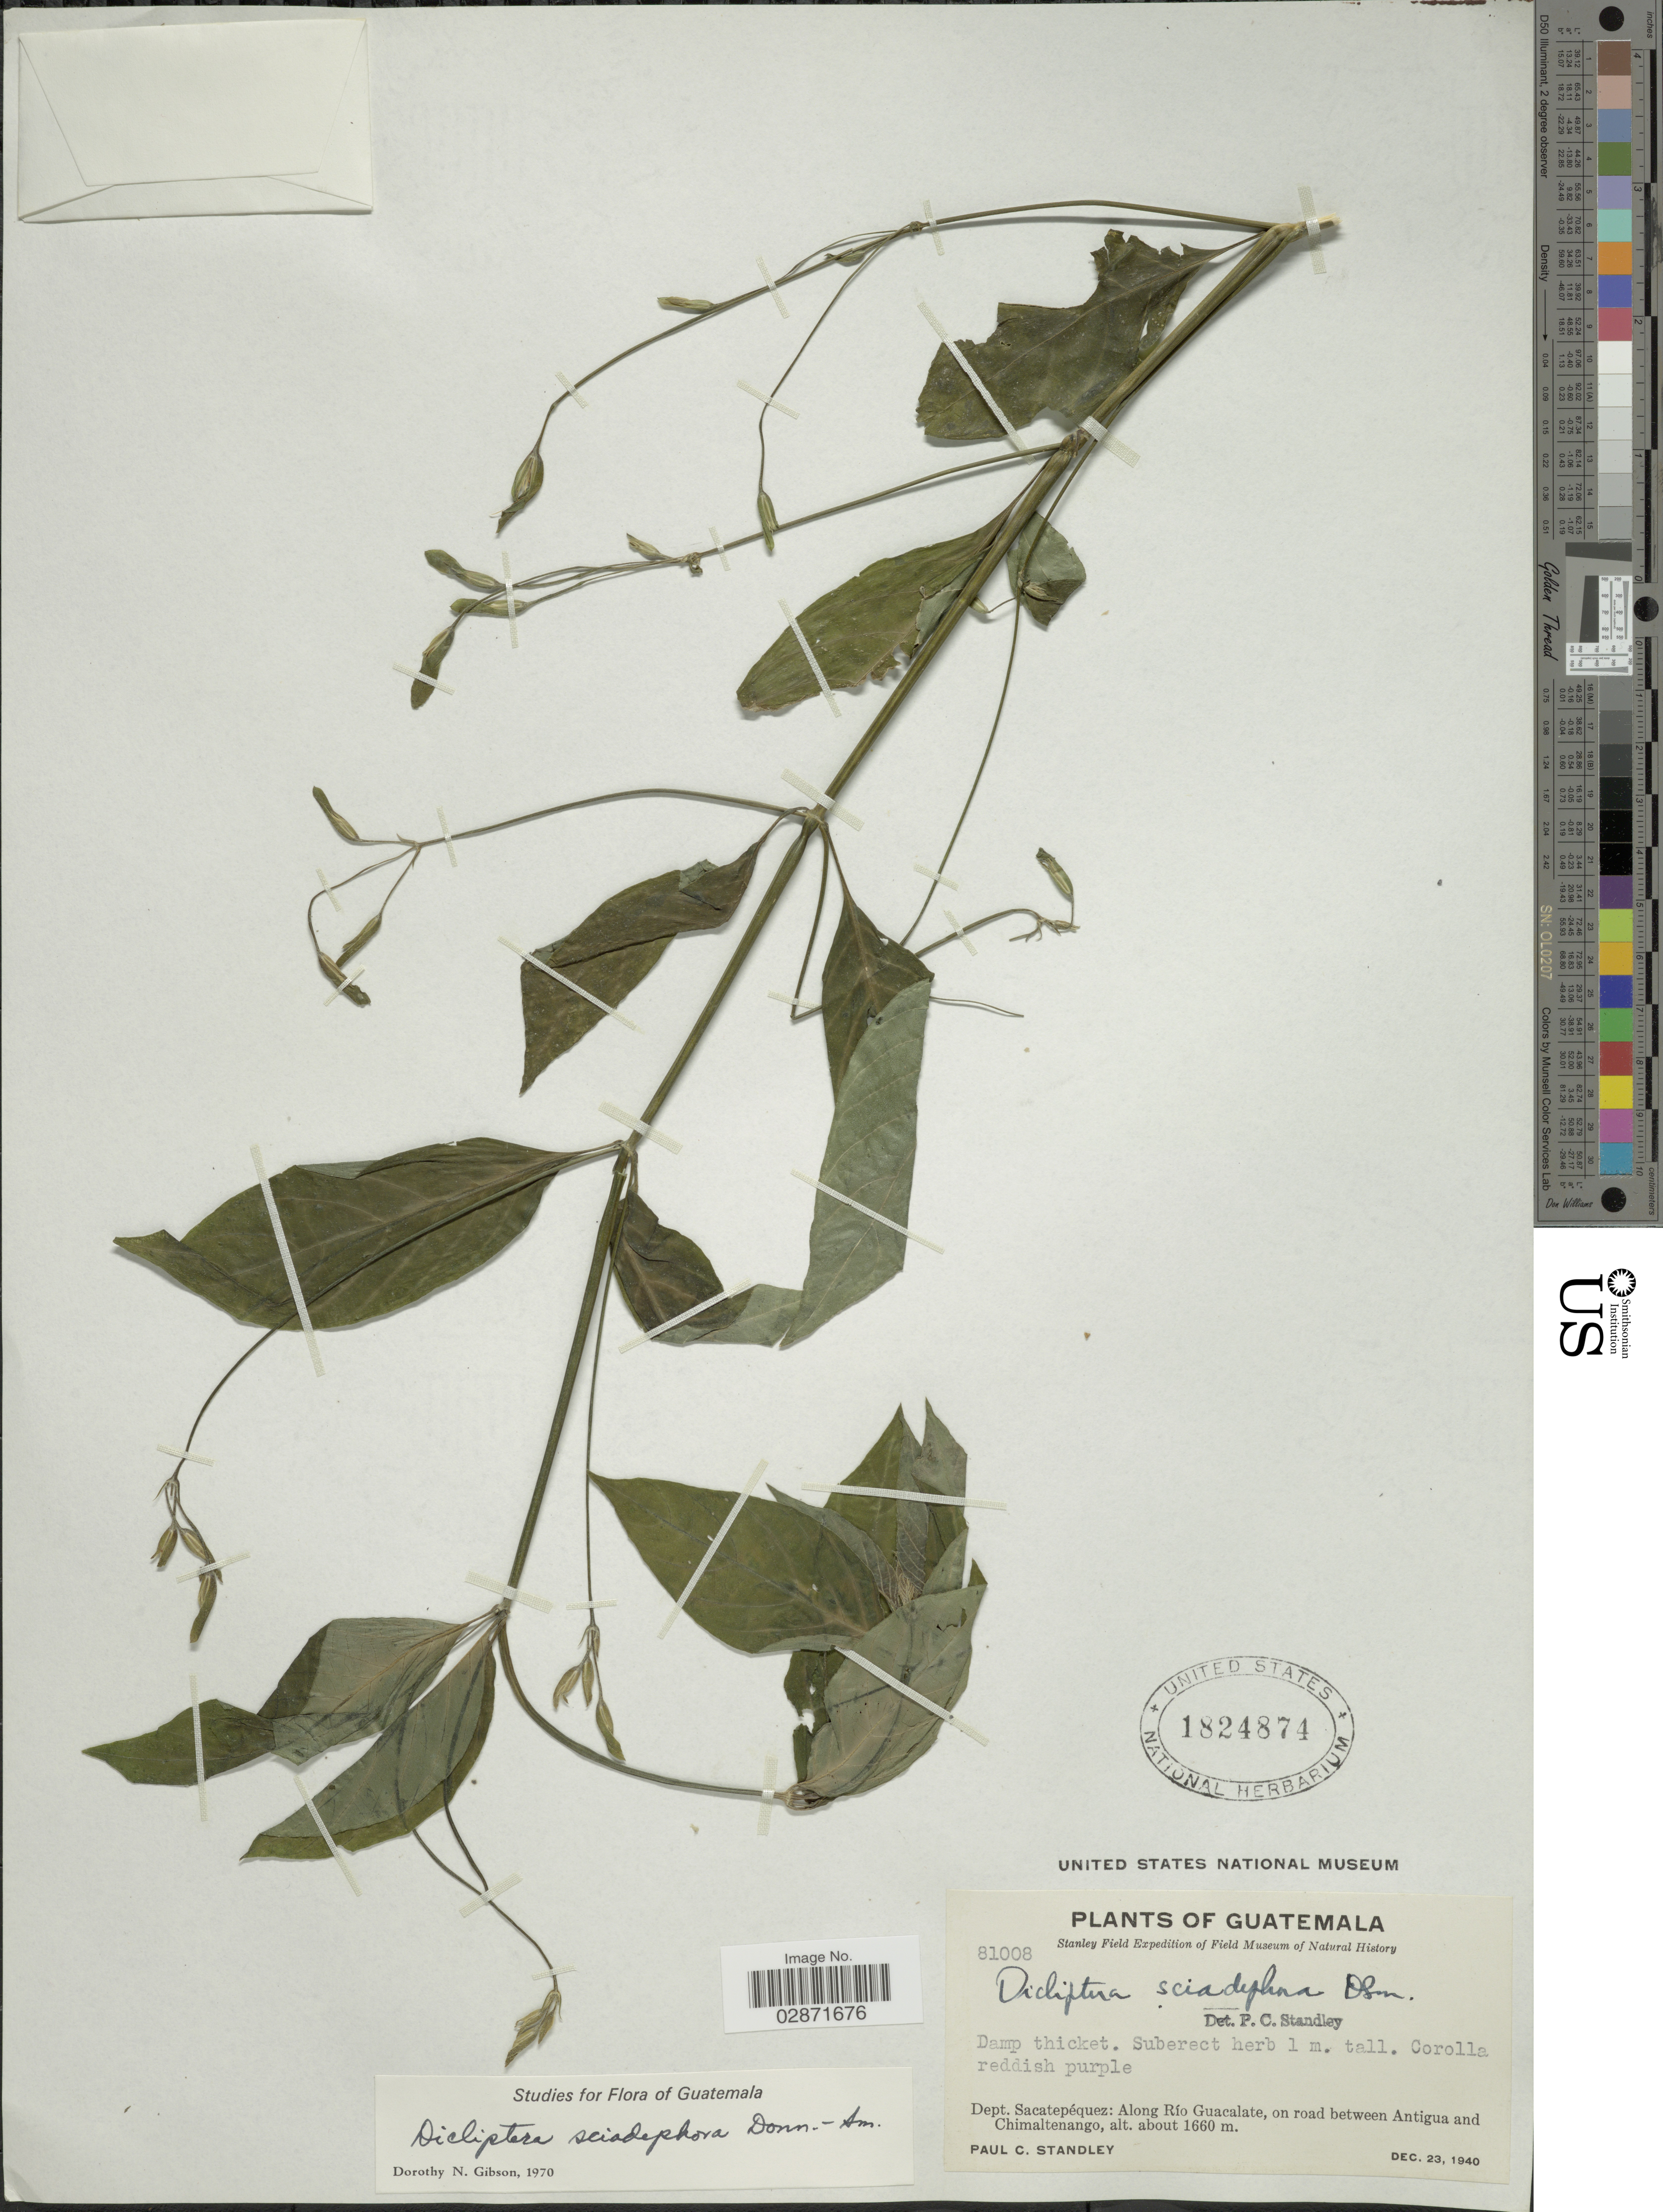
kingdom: Plantae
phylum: Tracheophyta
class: Magnoliopsida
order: Lamiales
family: Acanthaceae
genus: Dicliptera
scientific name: Dicliptera sciadephora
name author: Donn. Sm.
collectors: P. C. Standley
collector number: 81008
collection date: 1940-12-23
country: Guatemala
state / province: Sacatepéquez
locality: Dept. Sacatepéquez: Along Río Guacalate, on road between Antigua and Chimaltenango.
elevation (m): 1660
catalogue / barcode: US 1824874